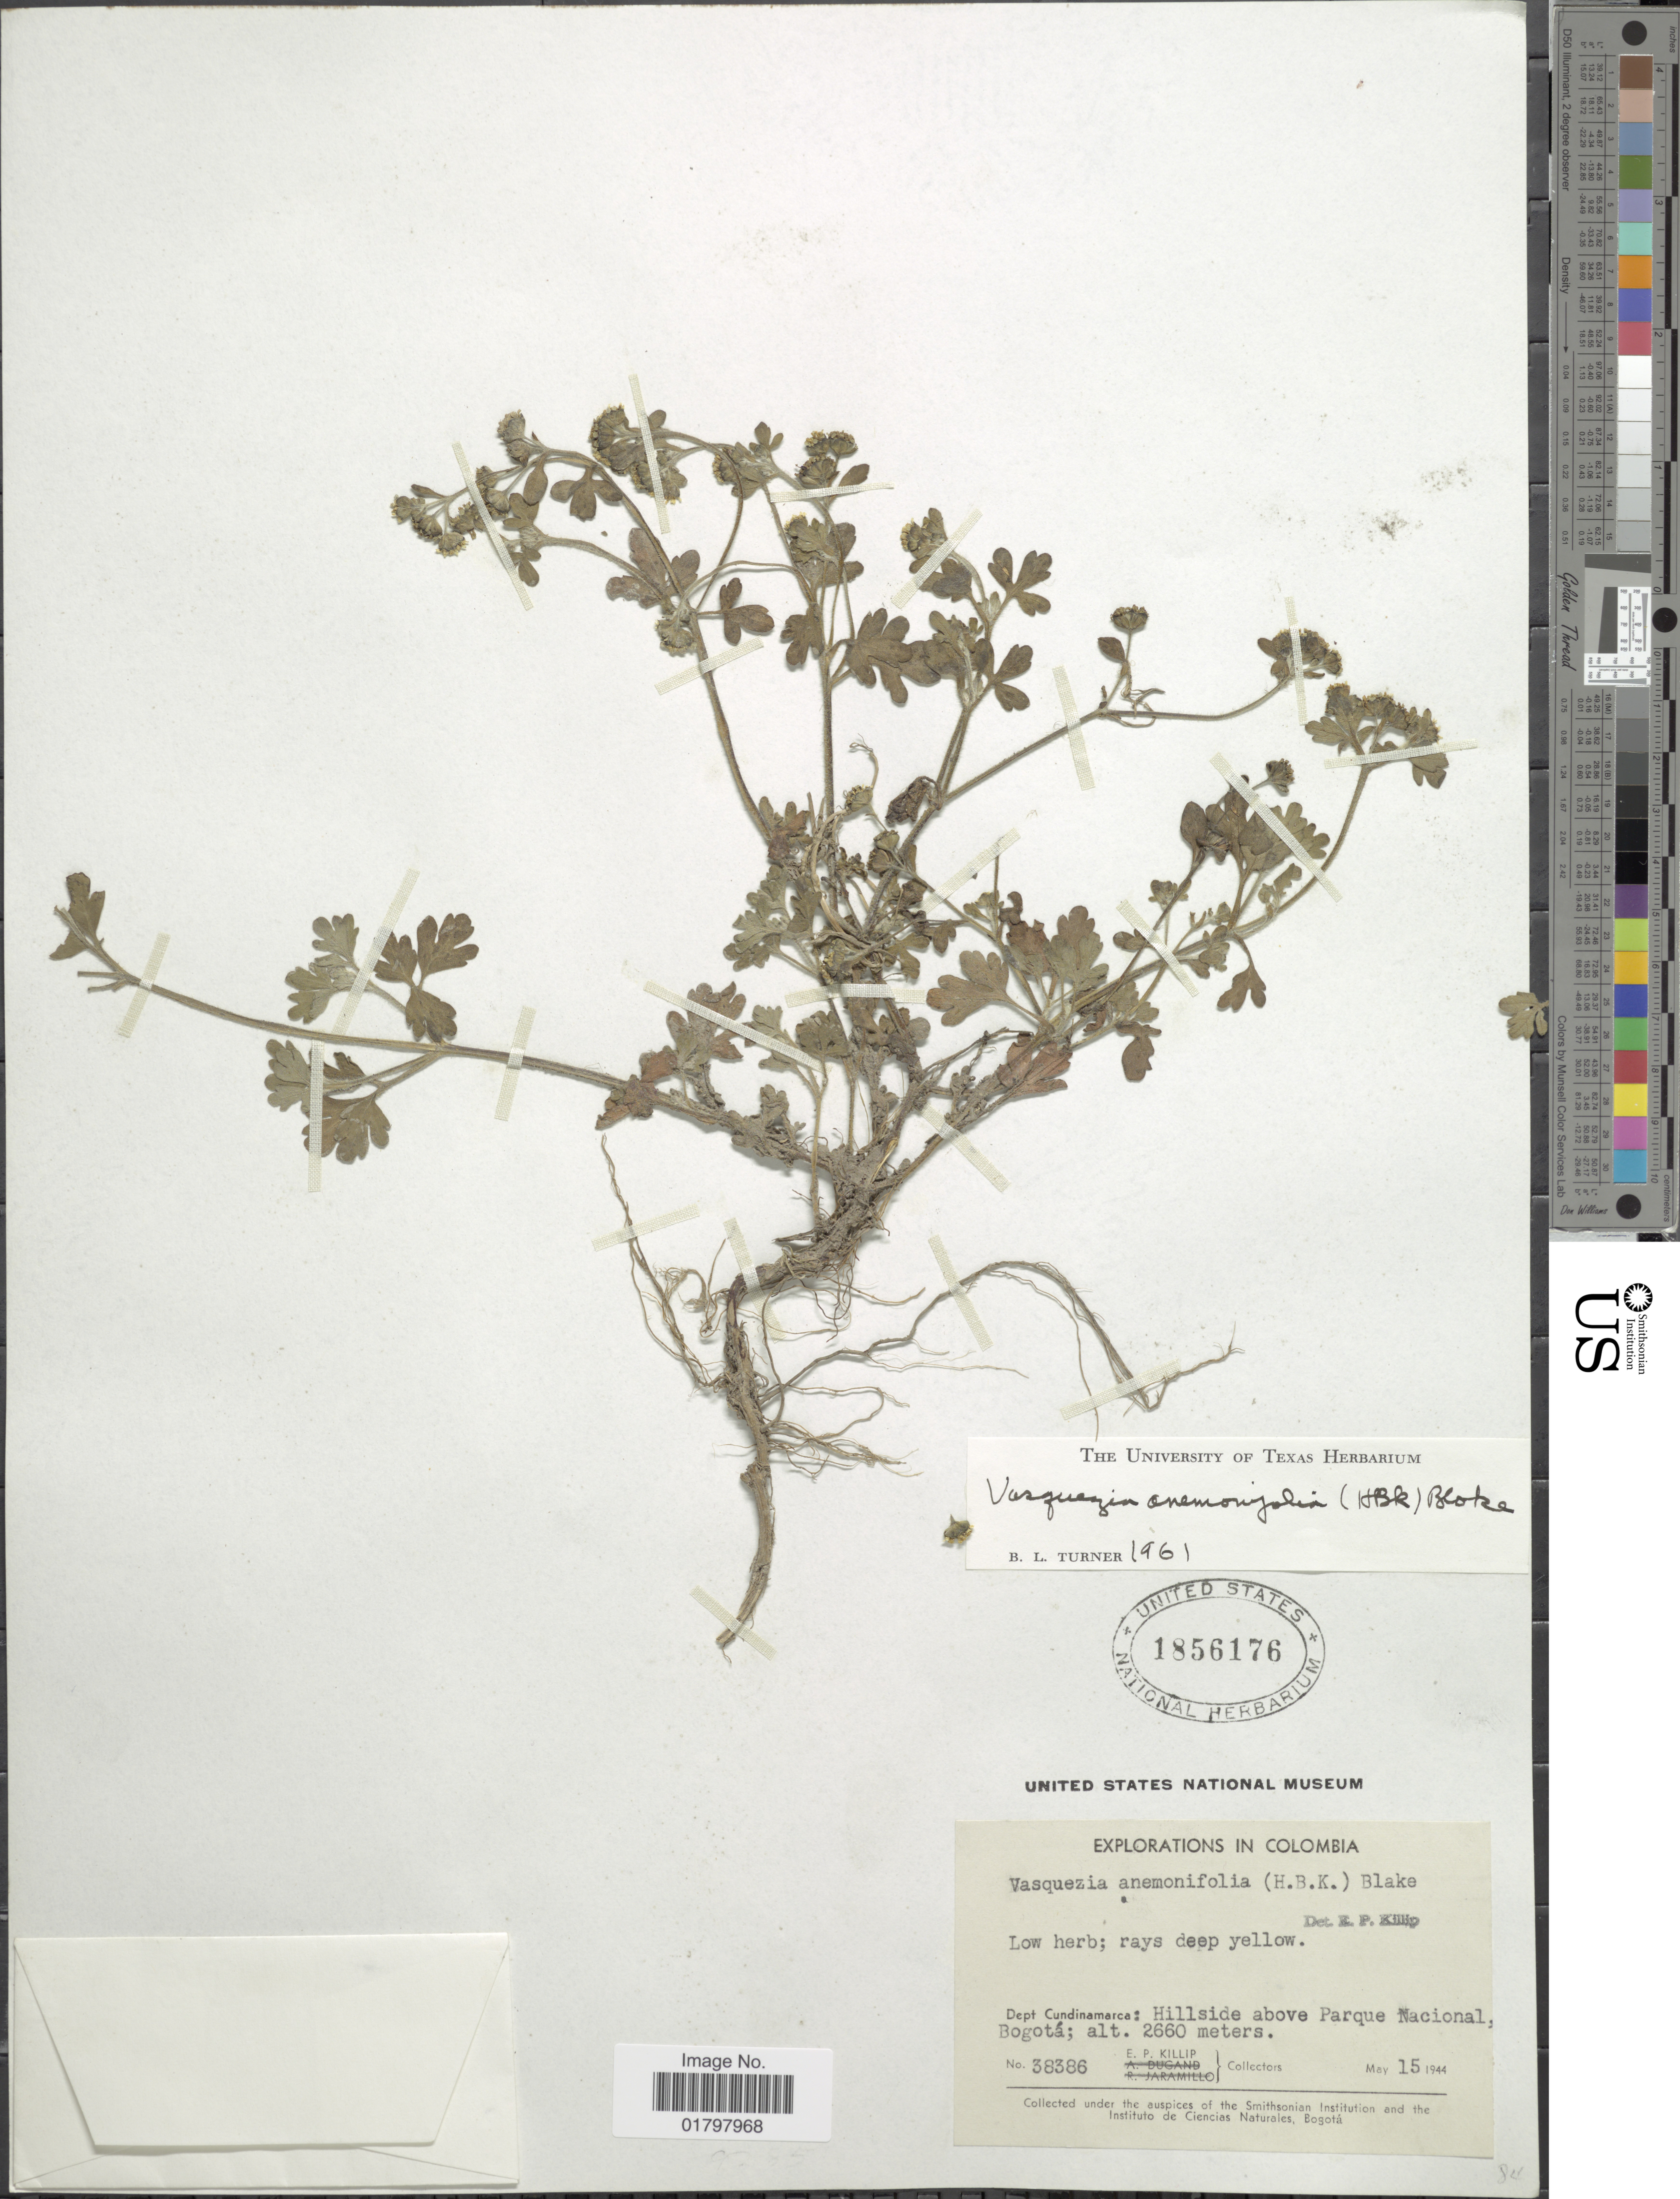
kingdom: Plantae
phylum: Tracheophyta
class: Magnoliopsida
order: Asterales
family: Asteraceae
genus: Vasquesia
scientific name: Vasquesia anemonifolia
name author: (Kunth) Less.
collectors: E. P. Killip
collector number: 38386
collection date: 1944-05-15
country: Colombia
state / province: Cundinamarca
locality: Dept. Cundinamarca: Hillside above Parque Nacional, Bogotá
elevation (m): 2660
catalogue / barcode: US 1856176